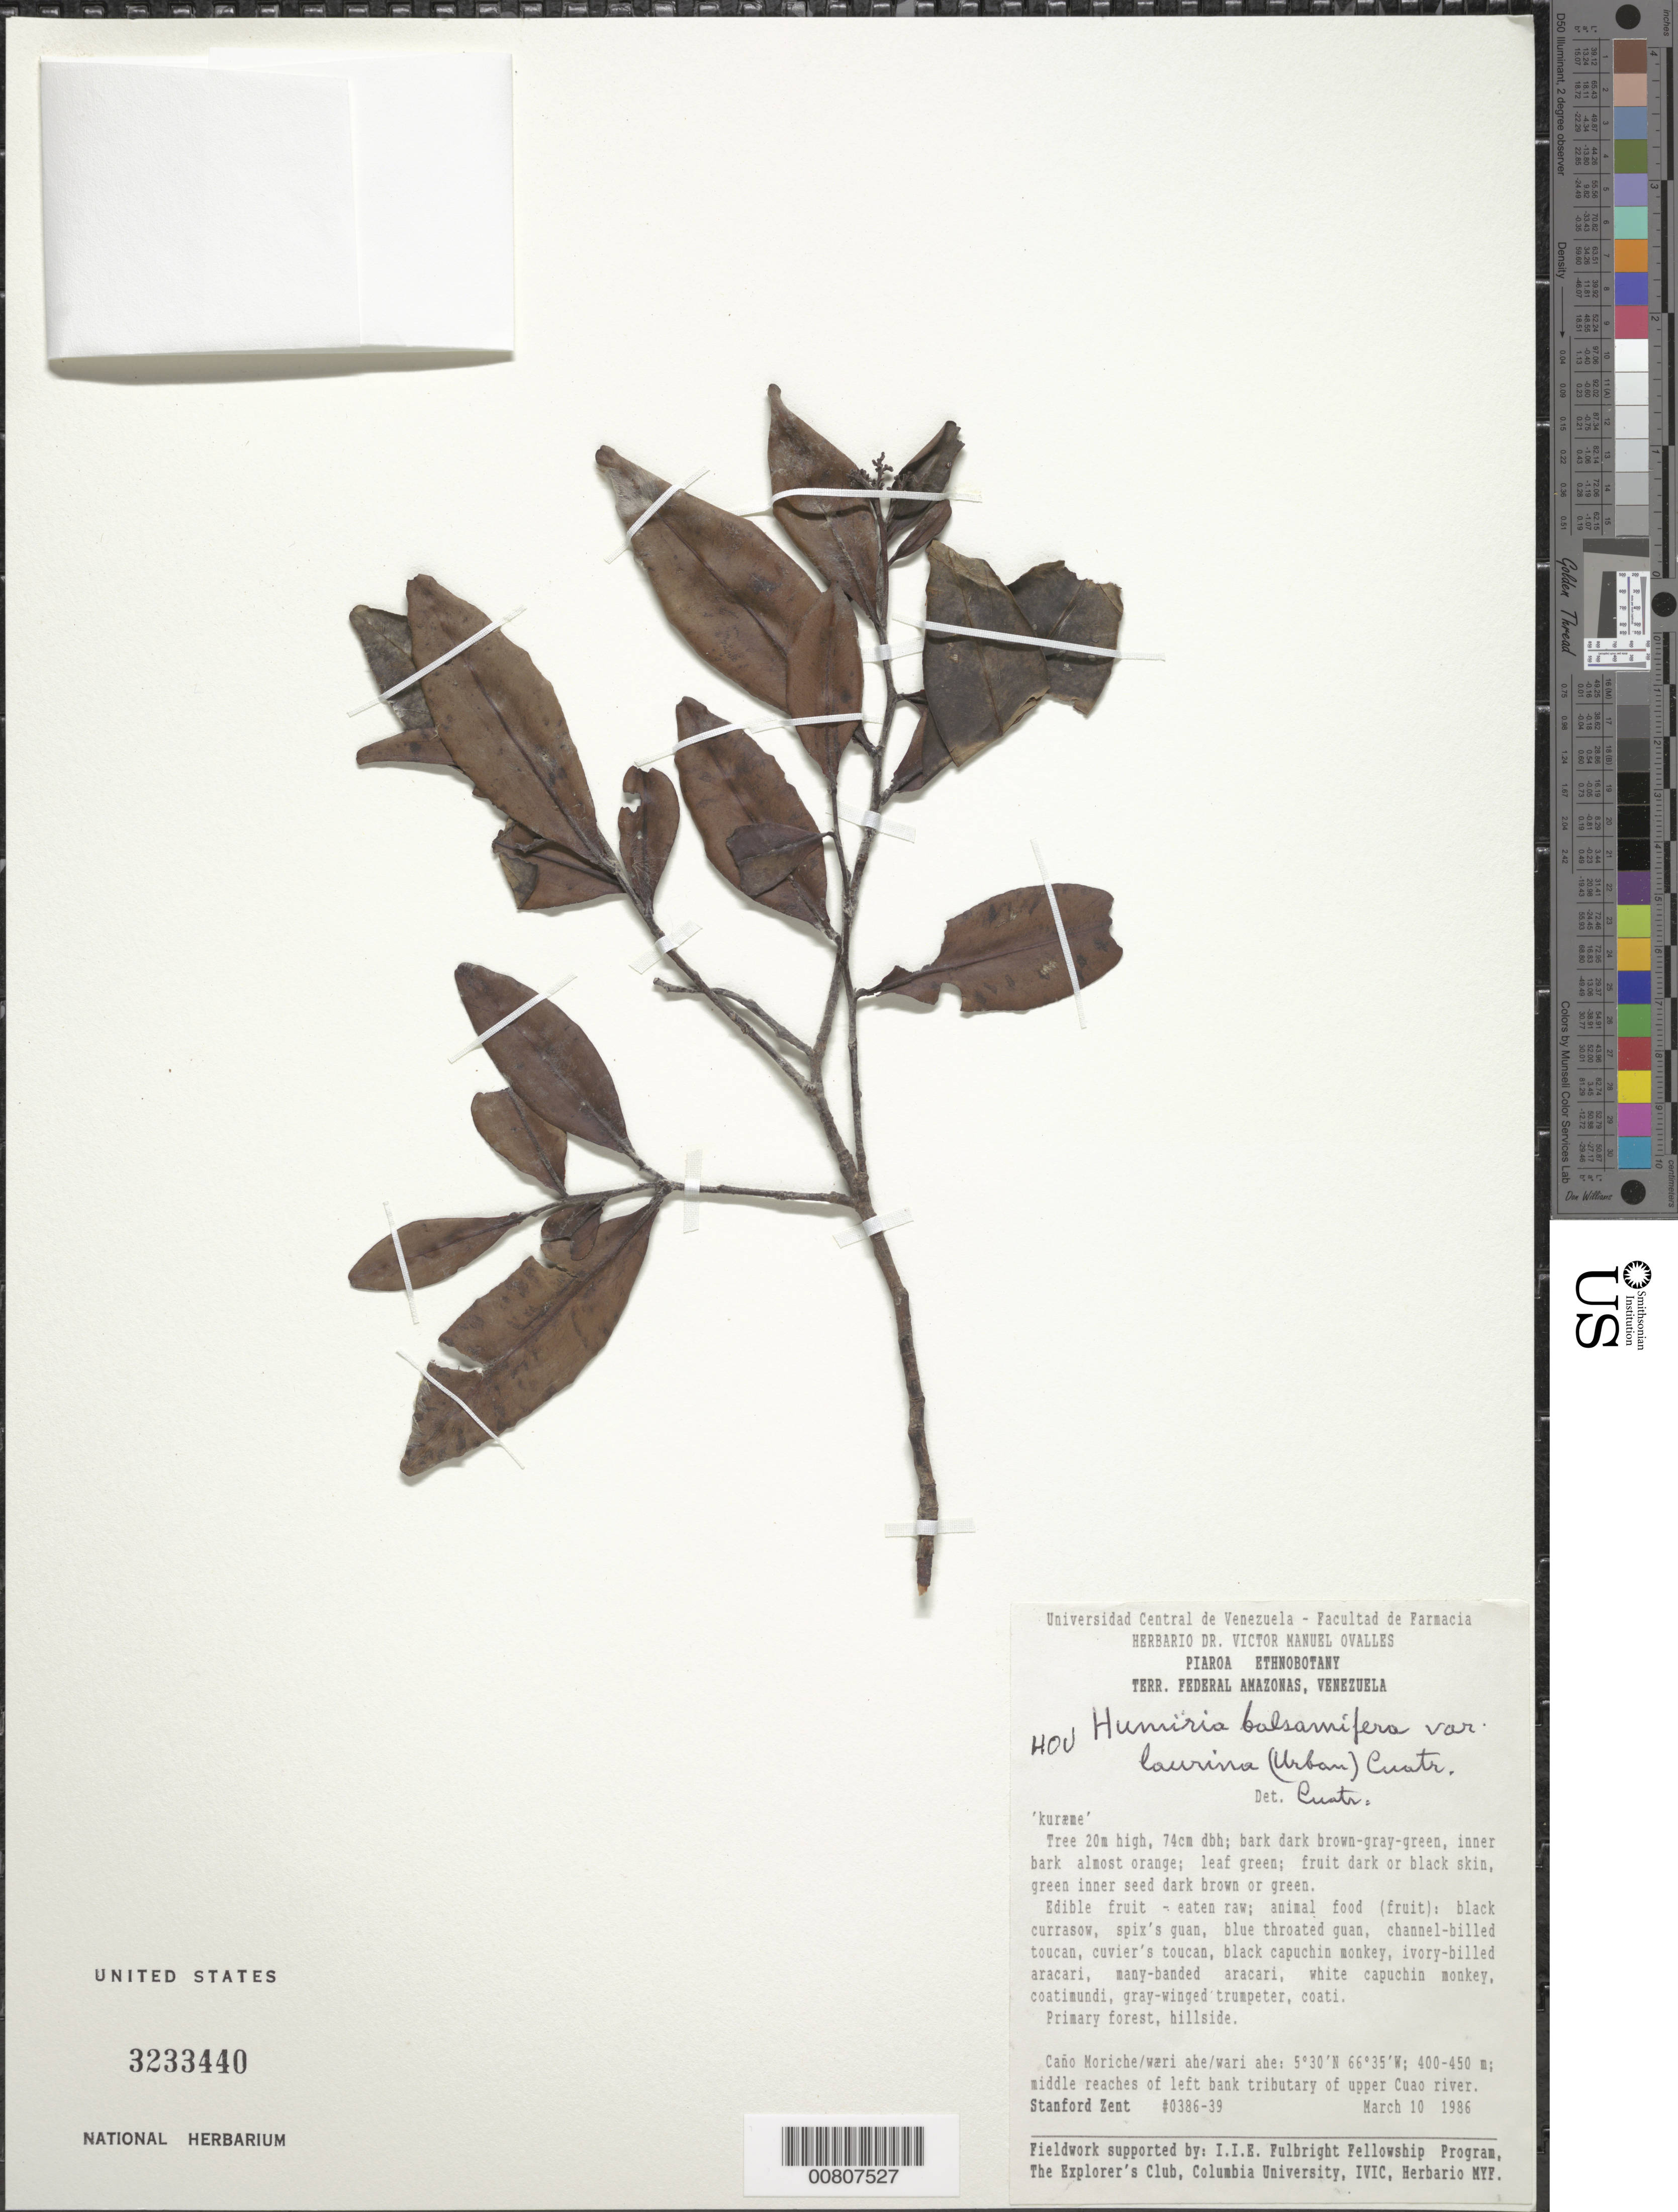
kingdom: Plantae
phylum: Tracheophyta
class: Magnoliopsida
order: Malpighiales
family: Humiriaceae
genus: Humiria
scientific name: Humiria balsamifera var. laurina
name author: Cuatrec.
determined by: Cuatrecasas, J.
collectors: S. Zent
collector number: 386.39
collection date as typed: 10-Mar-86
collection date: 1986-03-10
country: Venezuela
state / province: Amazonas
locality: Caño Moriche, middle reaches of left bank tributary of upper Cuao river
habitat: Primary forest, hillside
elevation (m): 400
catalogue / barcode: US 3233440